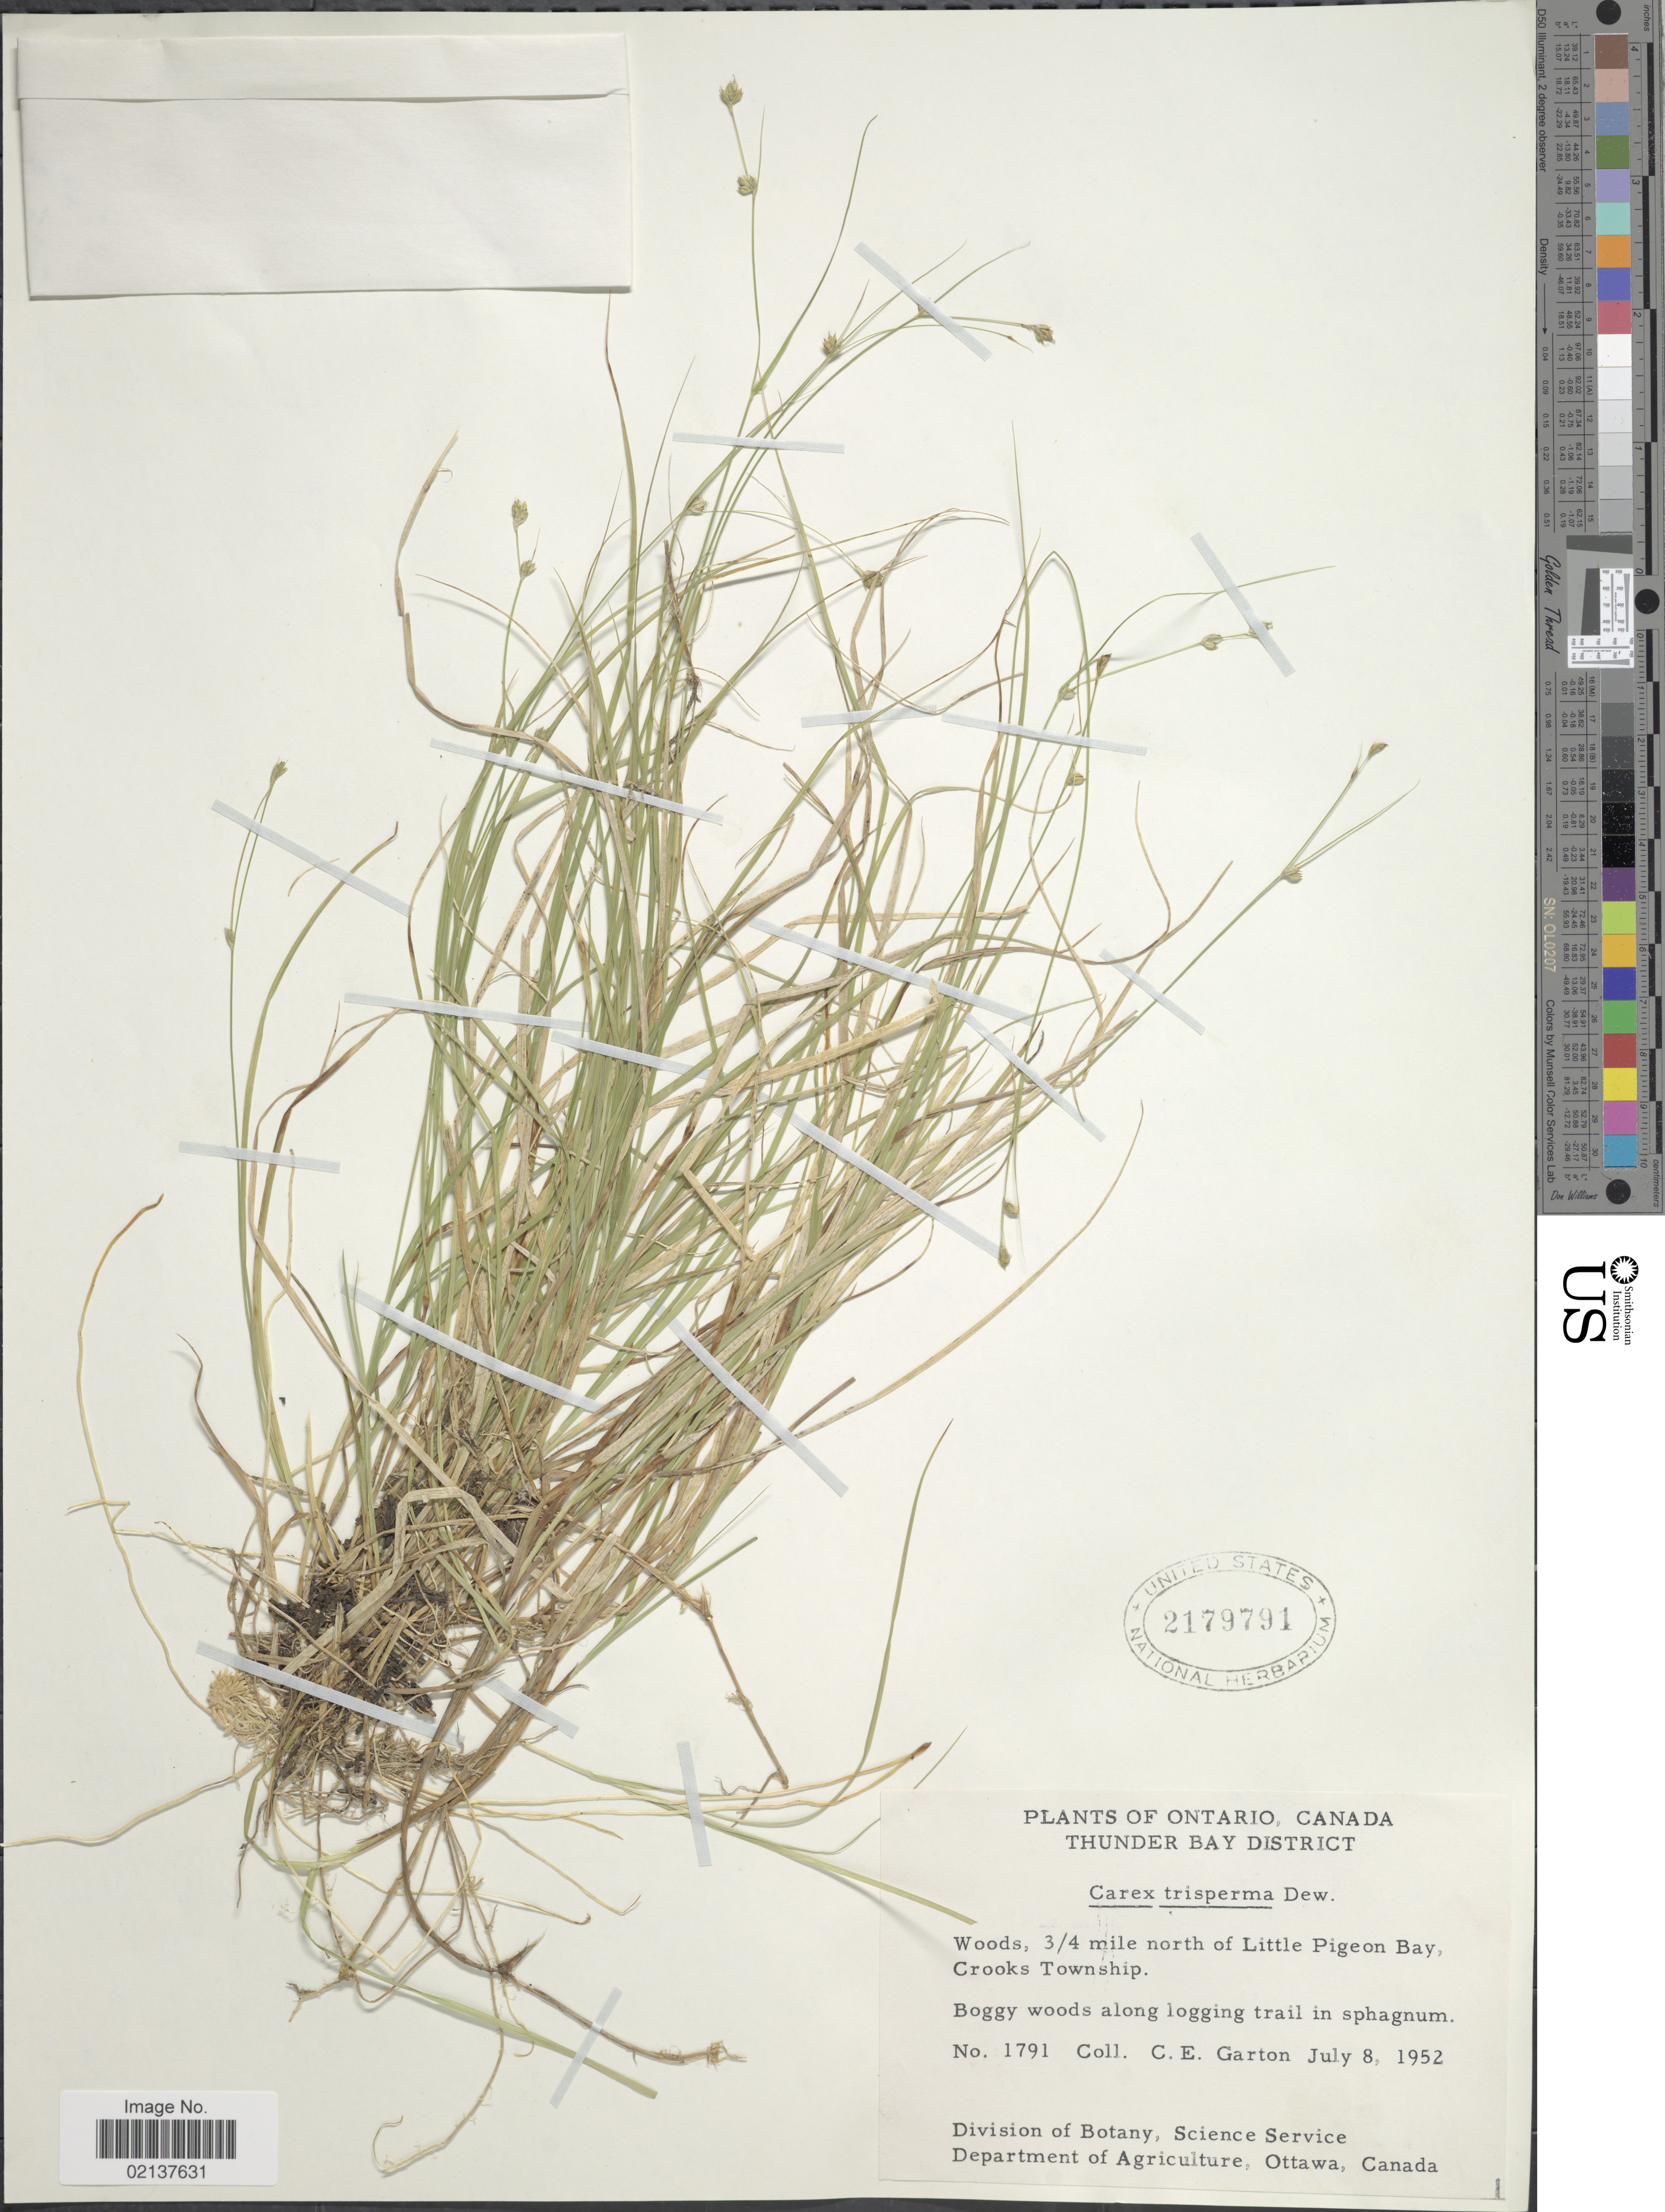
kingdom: Plantae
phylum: Tracheophyta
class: Liliopsida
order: Poales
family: Cyperaceae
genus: Carex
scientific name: Carex trisperma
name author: Dewey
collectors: C. E. Garton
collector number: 1791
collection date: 1952-07-08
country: Canada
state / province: Ontario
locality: Thunder Bay District, Woods, 3/4 mile north of Little Pigeon Bay, Crooks Township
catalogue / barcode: US 2179791